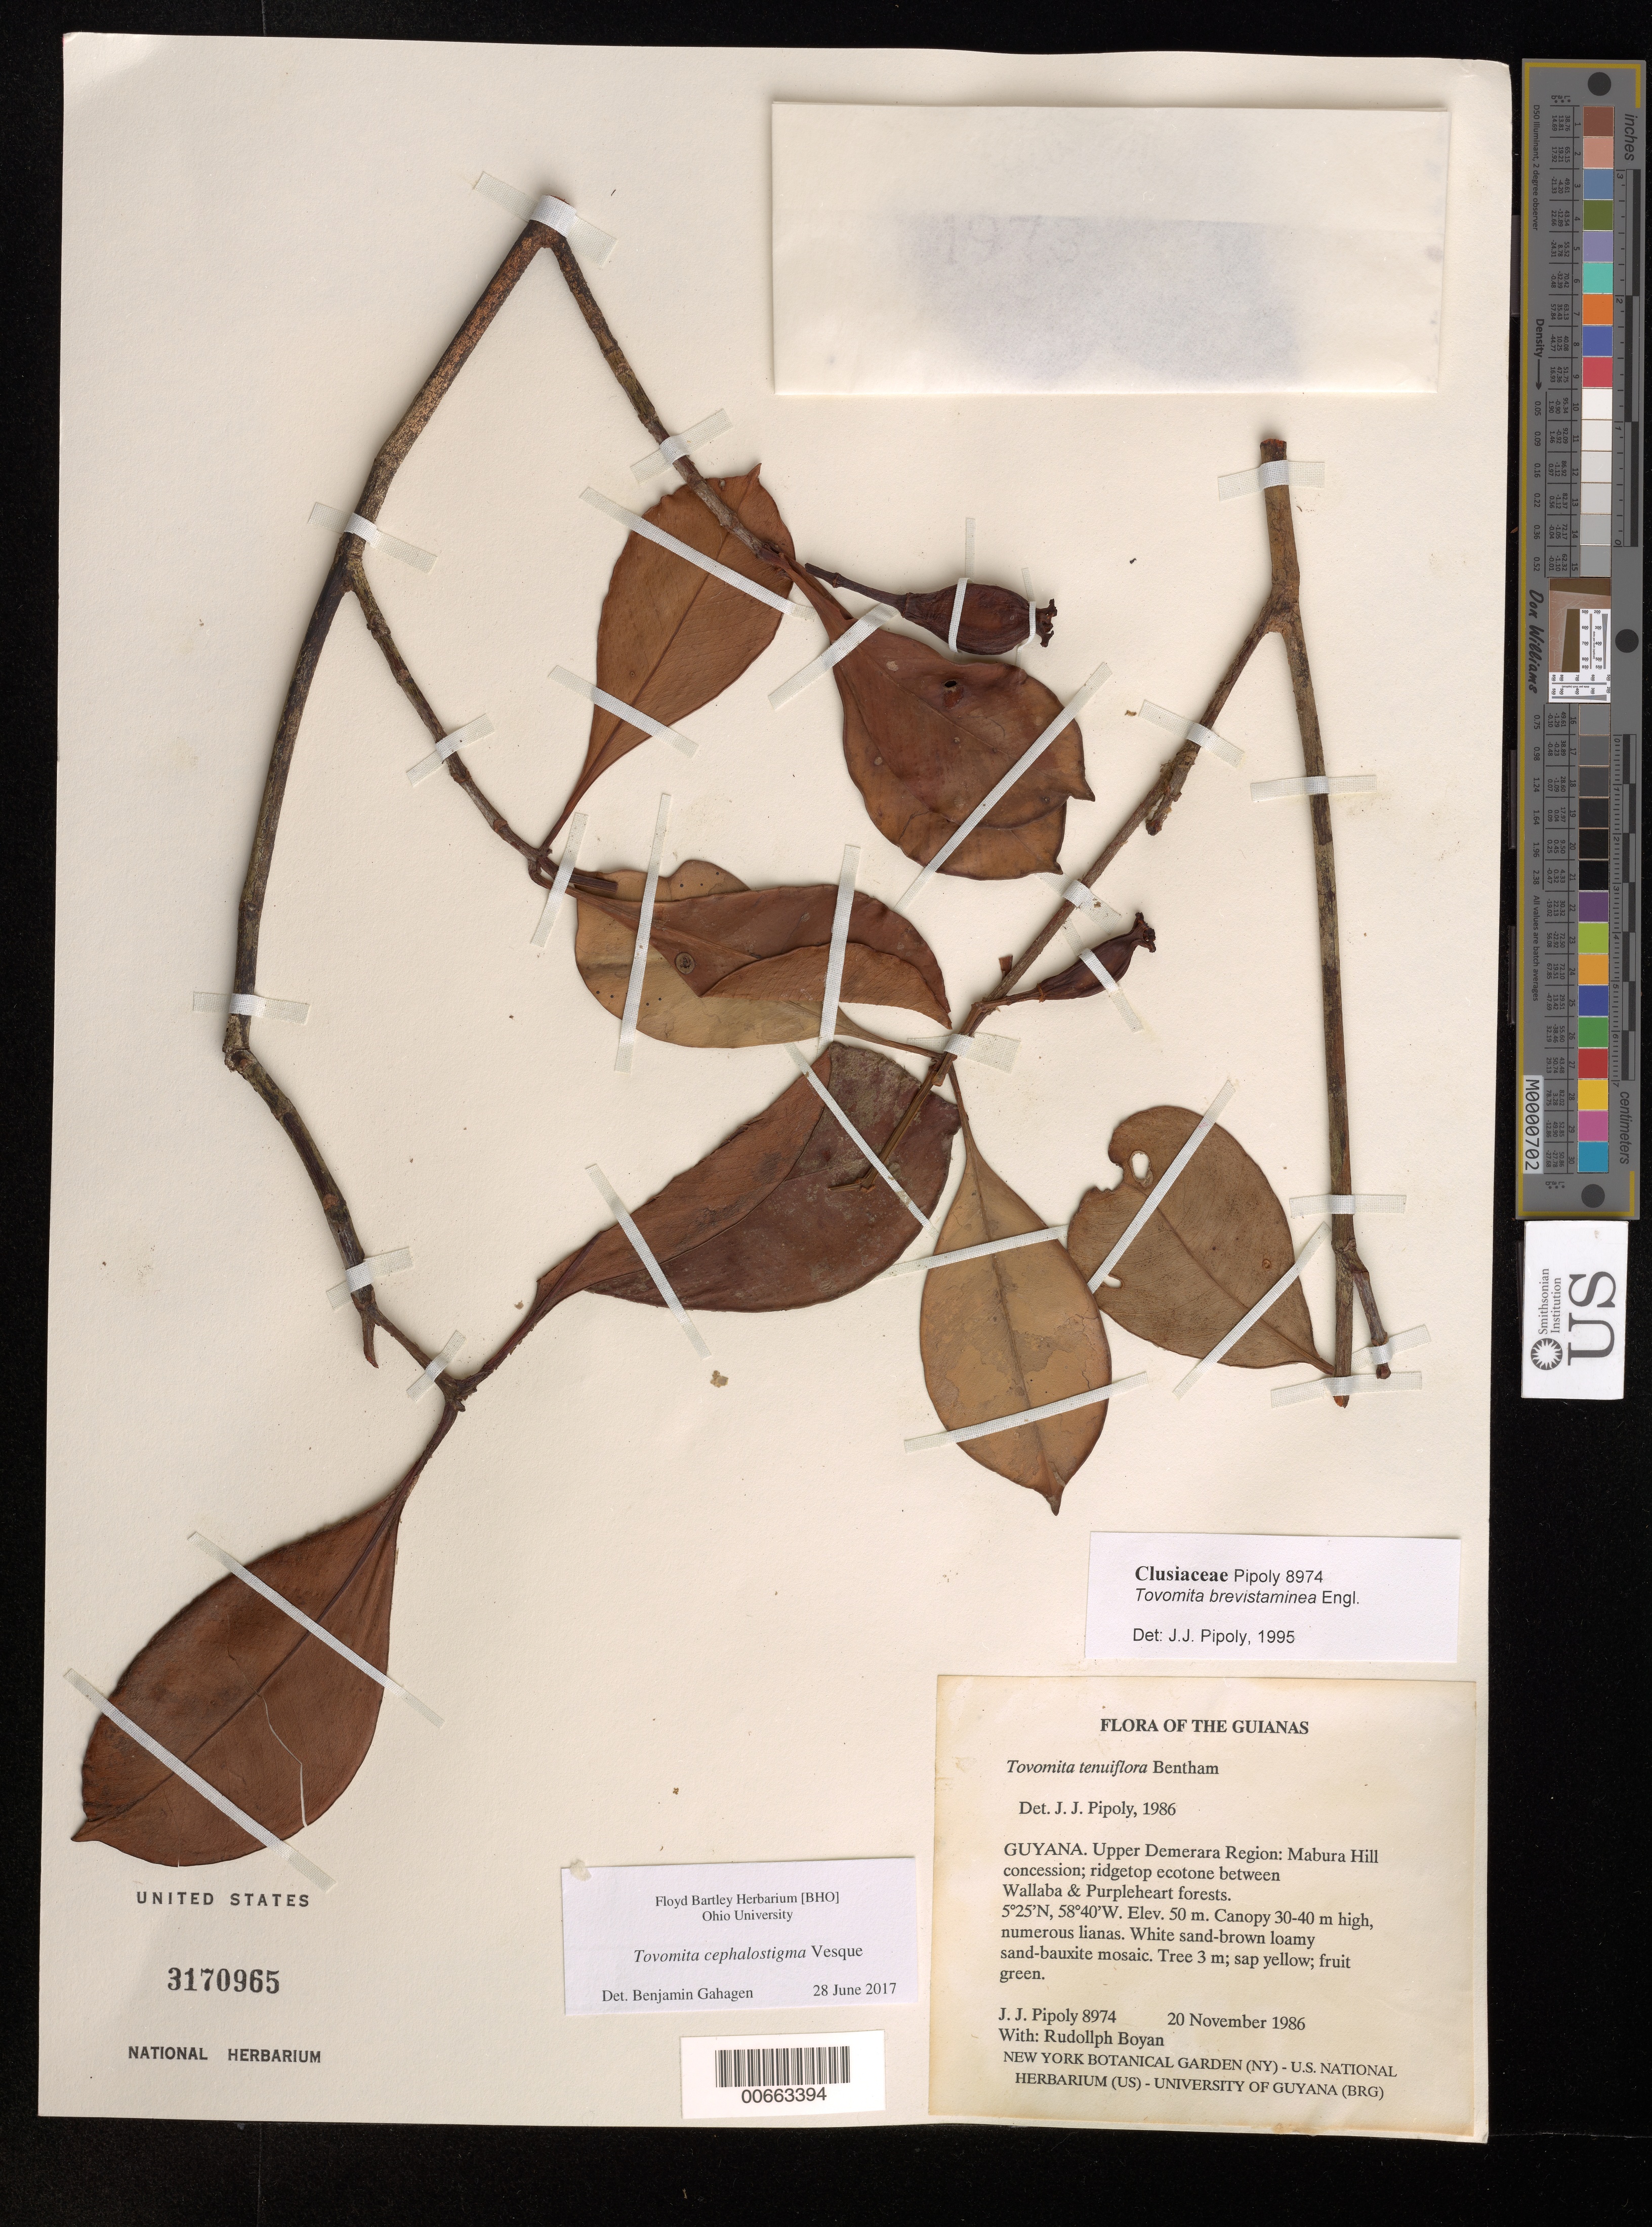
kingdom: Plantae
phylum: Tracheophyta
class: Magnoliopsida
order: Malpighiales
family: Clusiaceae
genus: Tovomita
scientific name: Tovomita cephalostigma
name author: Vesque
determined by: Gahagen, Benjamin, (BHO), Ohio University (UNITED STATES)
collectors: J. J. Pipoly & R. Boyan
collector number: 8974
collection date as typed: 20 November 1986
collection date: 1986-11-20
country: Guyana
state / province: U. Demerara-Berbice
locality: Mabura Hill Timber Concession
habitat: Ridgetop ecotone between Kakaralli- Wallaba & Purpleheart- Morabukea forest. White sand, brown loamy sand-bauxite mosaic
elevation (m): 50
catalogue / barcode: US 3170965